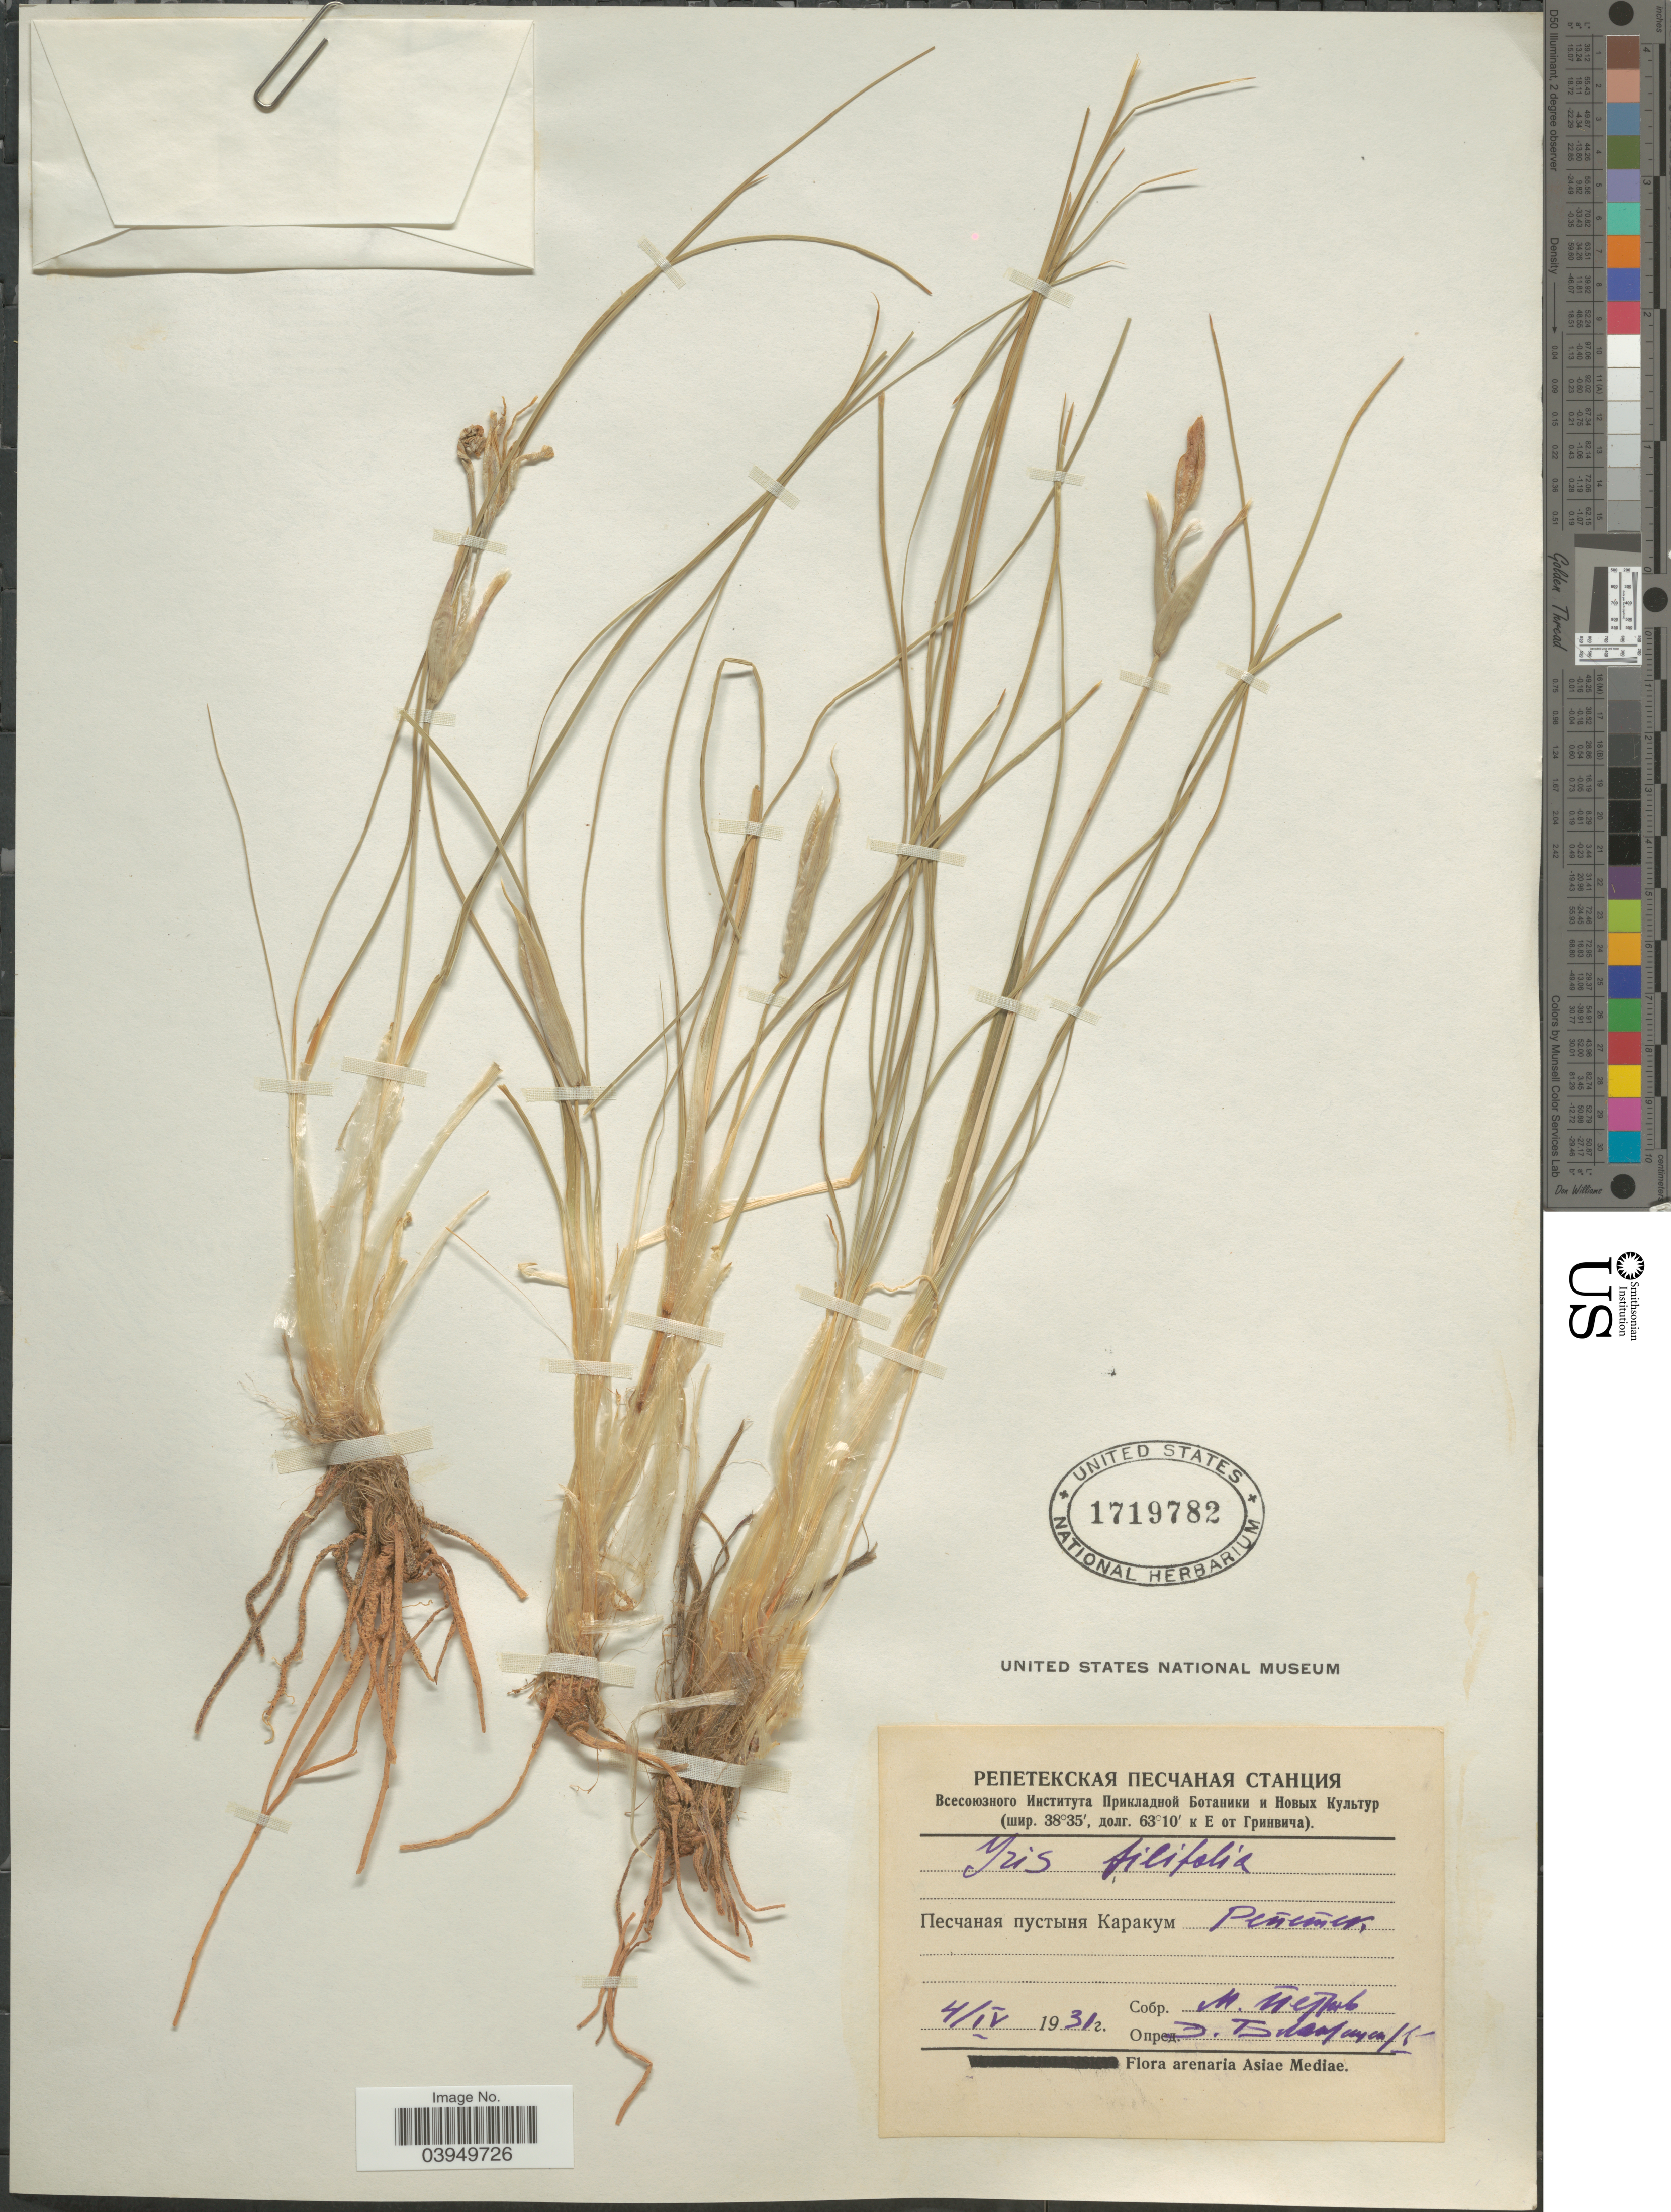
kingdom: Plantae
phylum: Tracheophyta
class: Liliopsida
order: Asparagales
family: Iridaceae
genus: Iris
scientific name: Iris filifolia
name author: Boiss.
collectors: M. Petrov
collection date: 1931-04-04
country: Turkmenistan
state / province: Lebap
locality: Karakum Desert, Repetek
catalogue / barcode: US 1719782